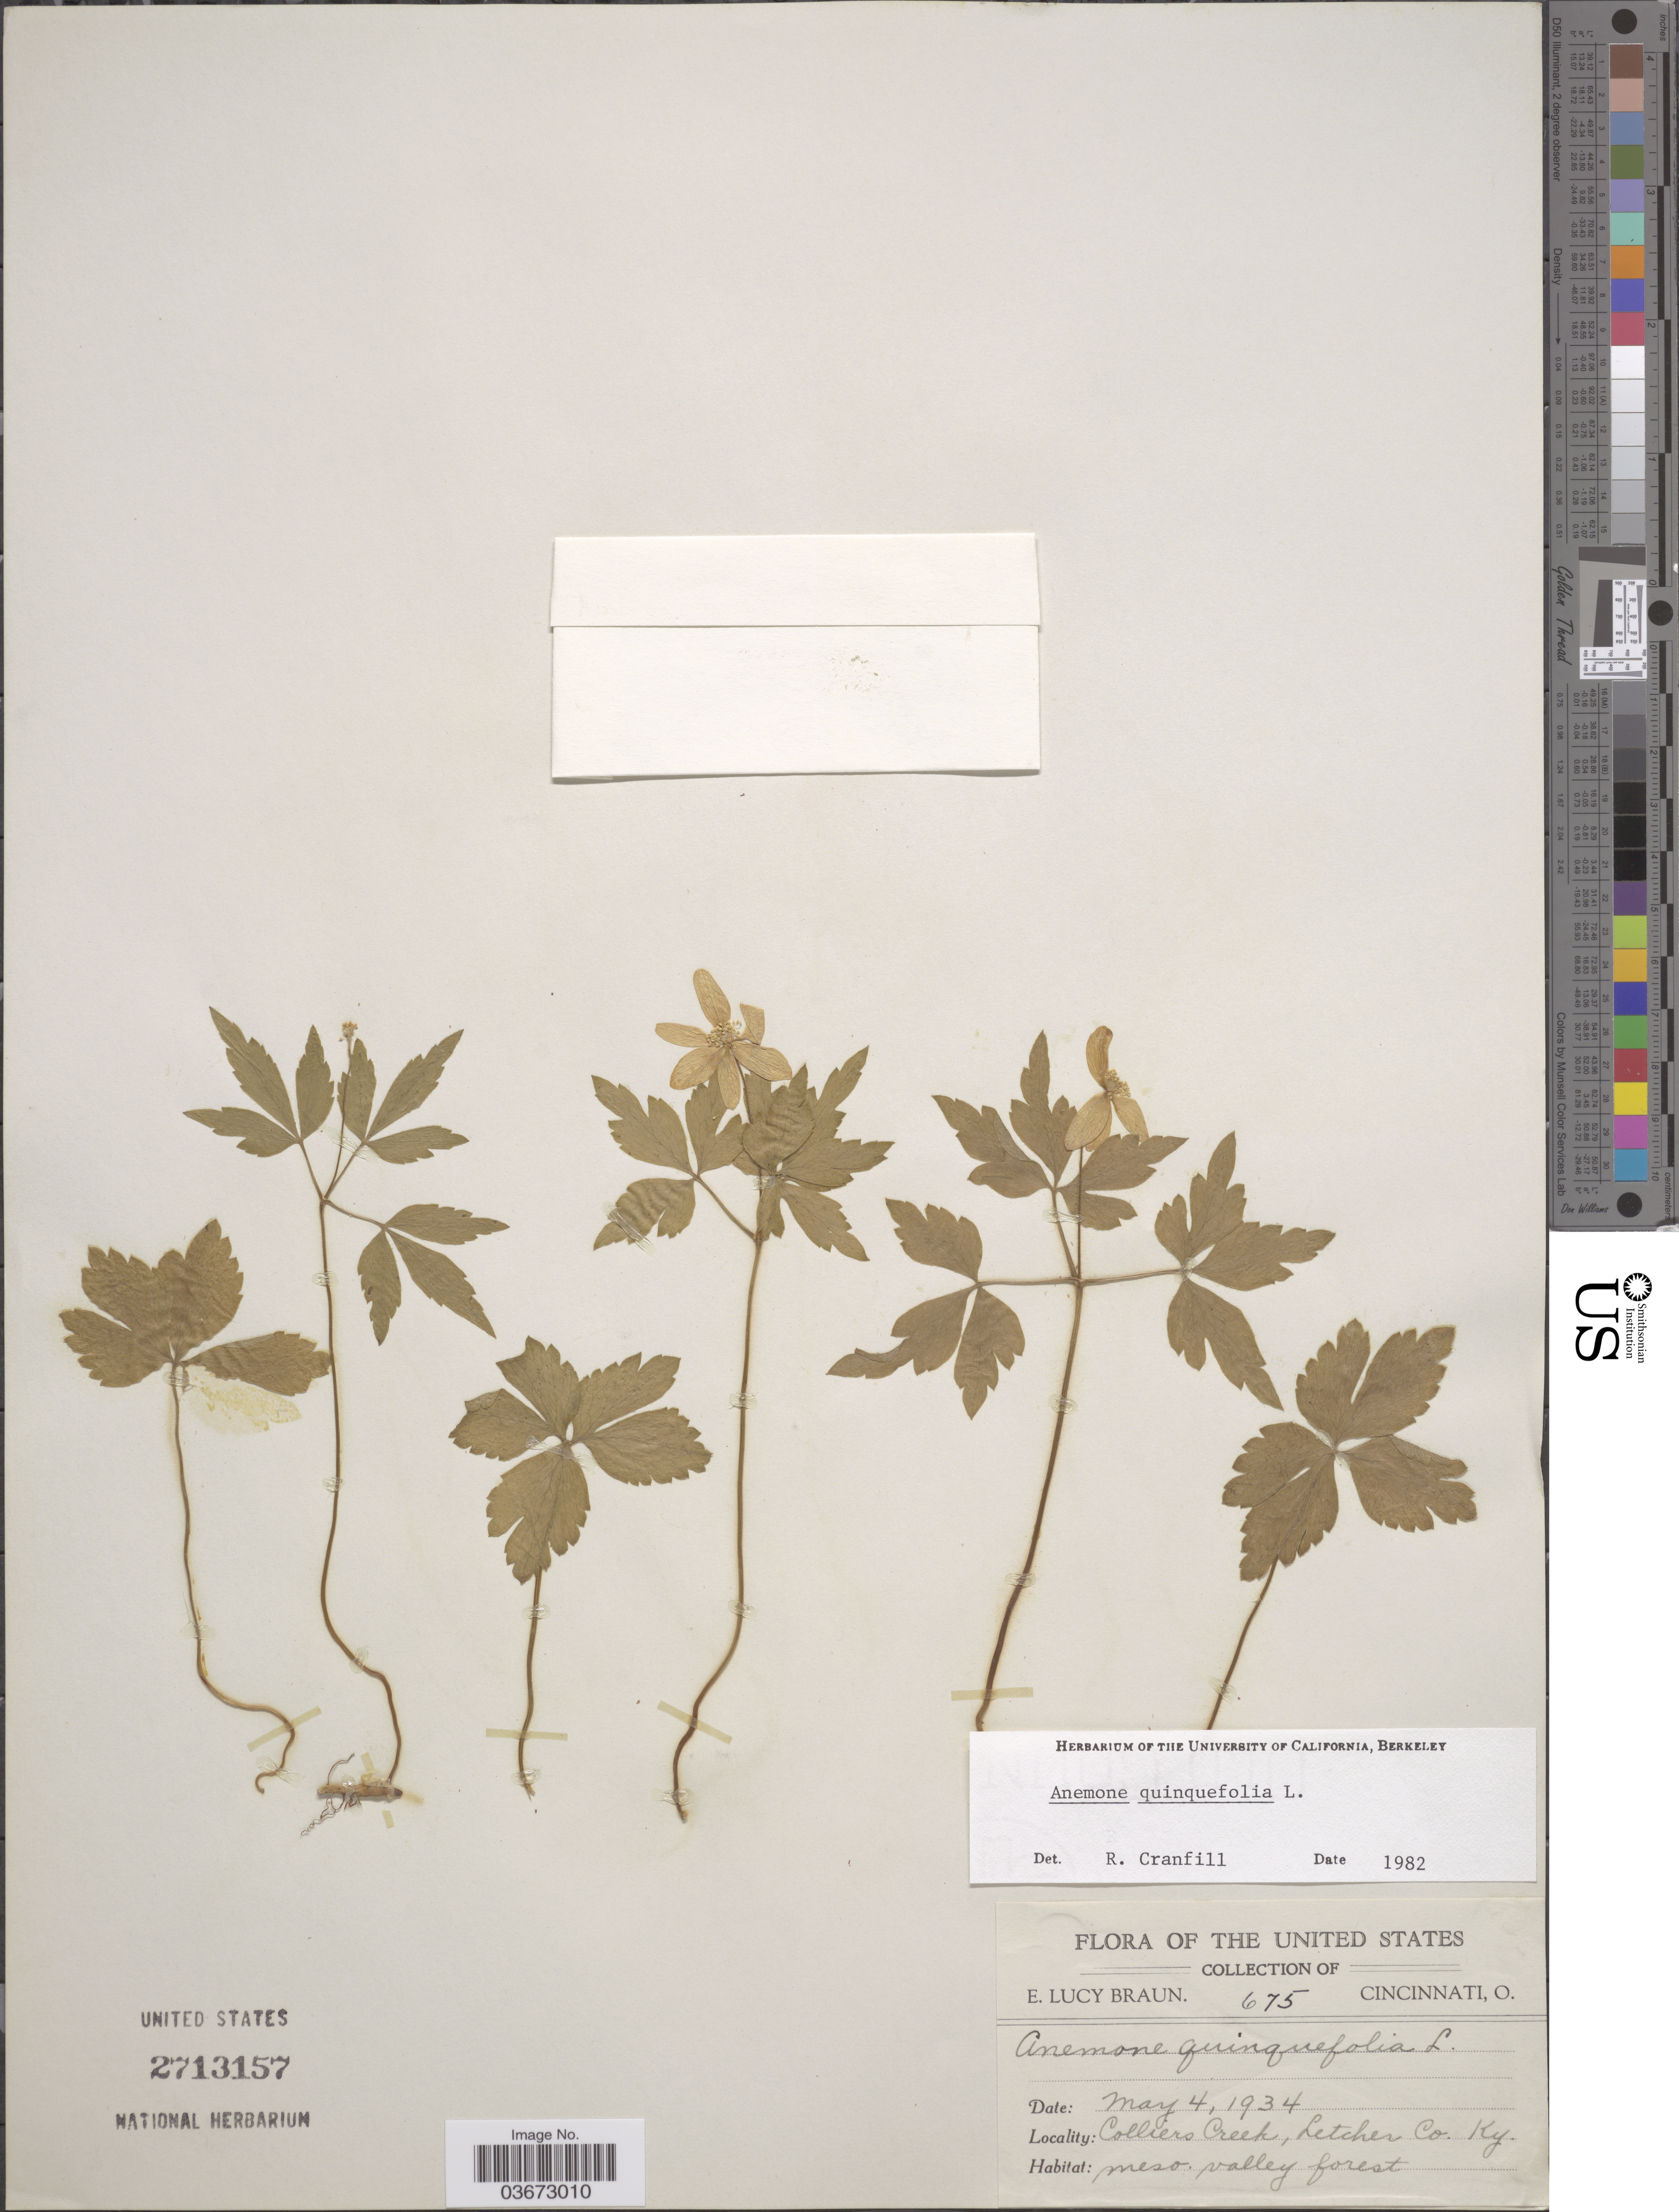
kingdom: Plantae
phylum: Tracheophyta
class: Magnoliopsida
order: Ranunculales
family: Ranunculaceae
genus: Anemone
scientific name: Anemone quinquefolia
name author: L.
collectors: E. L. Braun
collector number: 675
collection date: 1934-05-04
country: United States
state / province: Kentucky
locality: Colliers Creek, Letcher Co.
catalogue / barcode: US 2713157